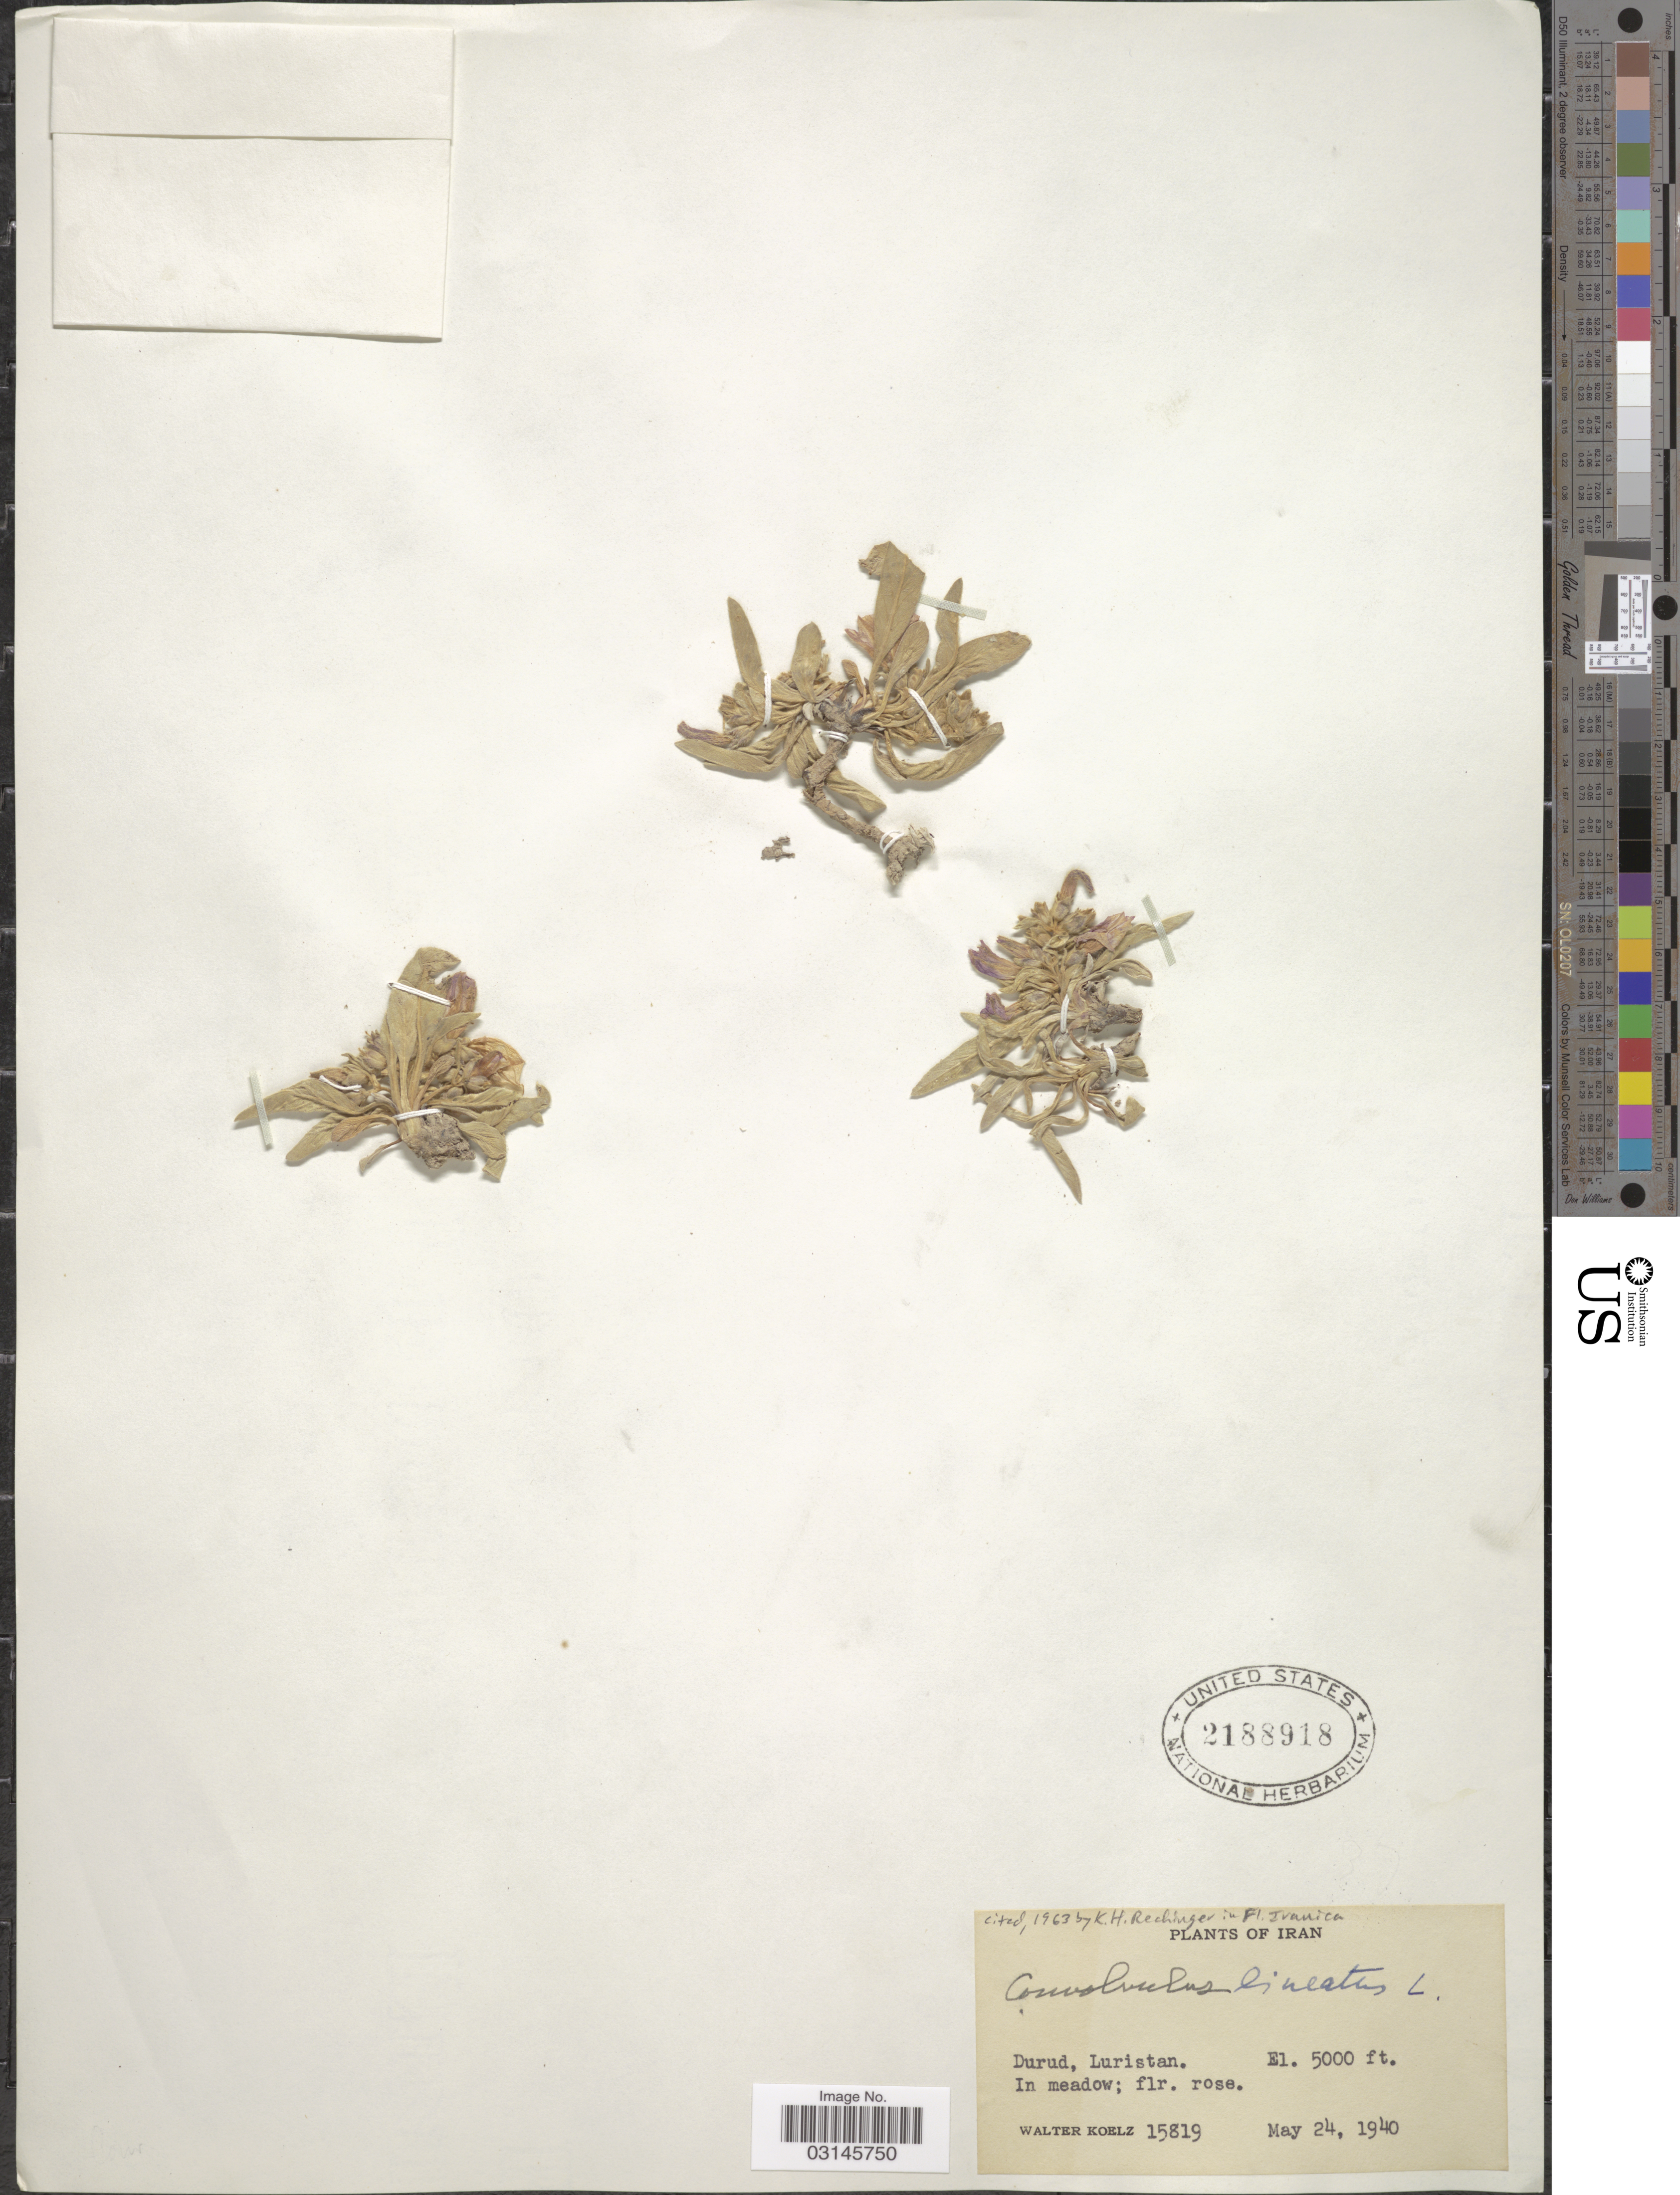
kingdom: Plantae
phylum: Tracheophyta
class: Magnoliopsida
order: Solanales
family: Convolvulaceae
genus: Convolvulus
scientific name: Convolvulus lineatus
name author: L.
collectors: W. N. Koelz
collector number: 15819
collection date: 1940-05-24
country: Iran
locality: Durud, Luristan.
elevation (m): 1524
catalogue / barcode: US 2188918